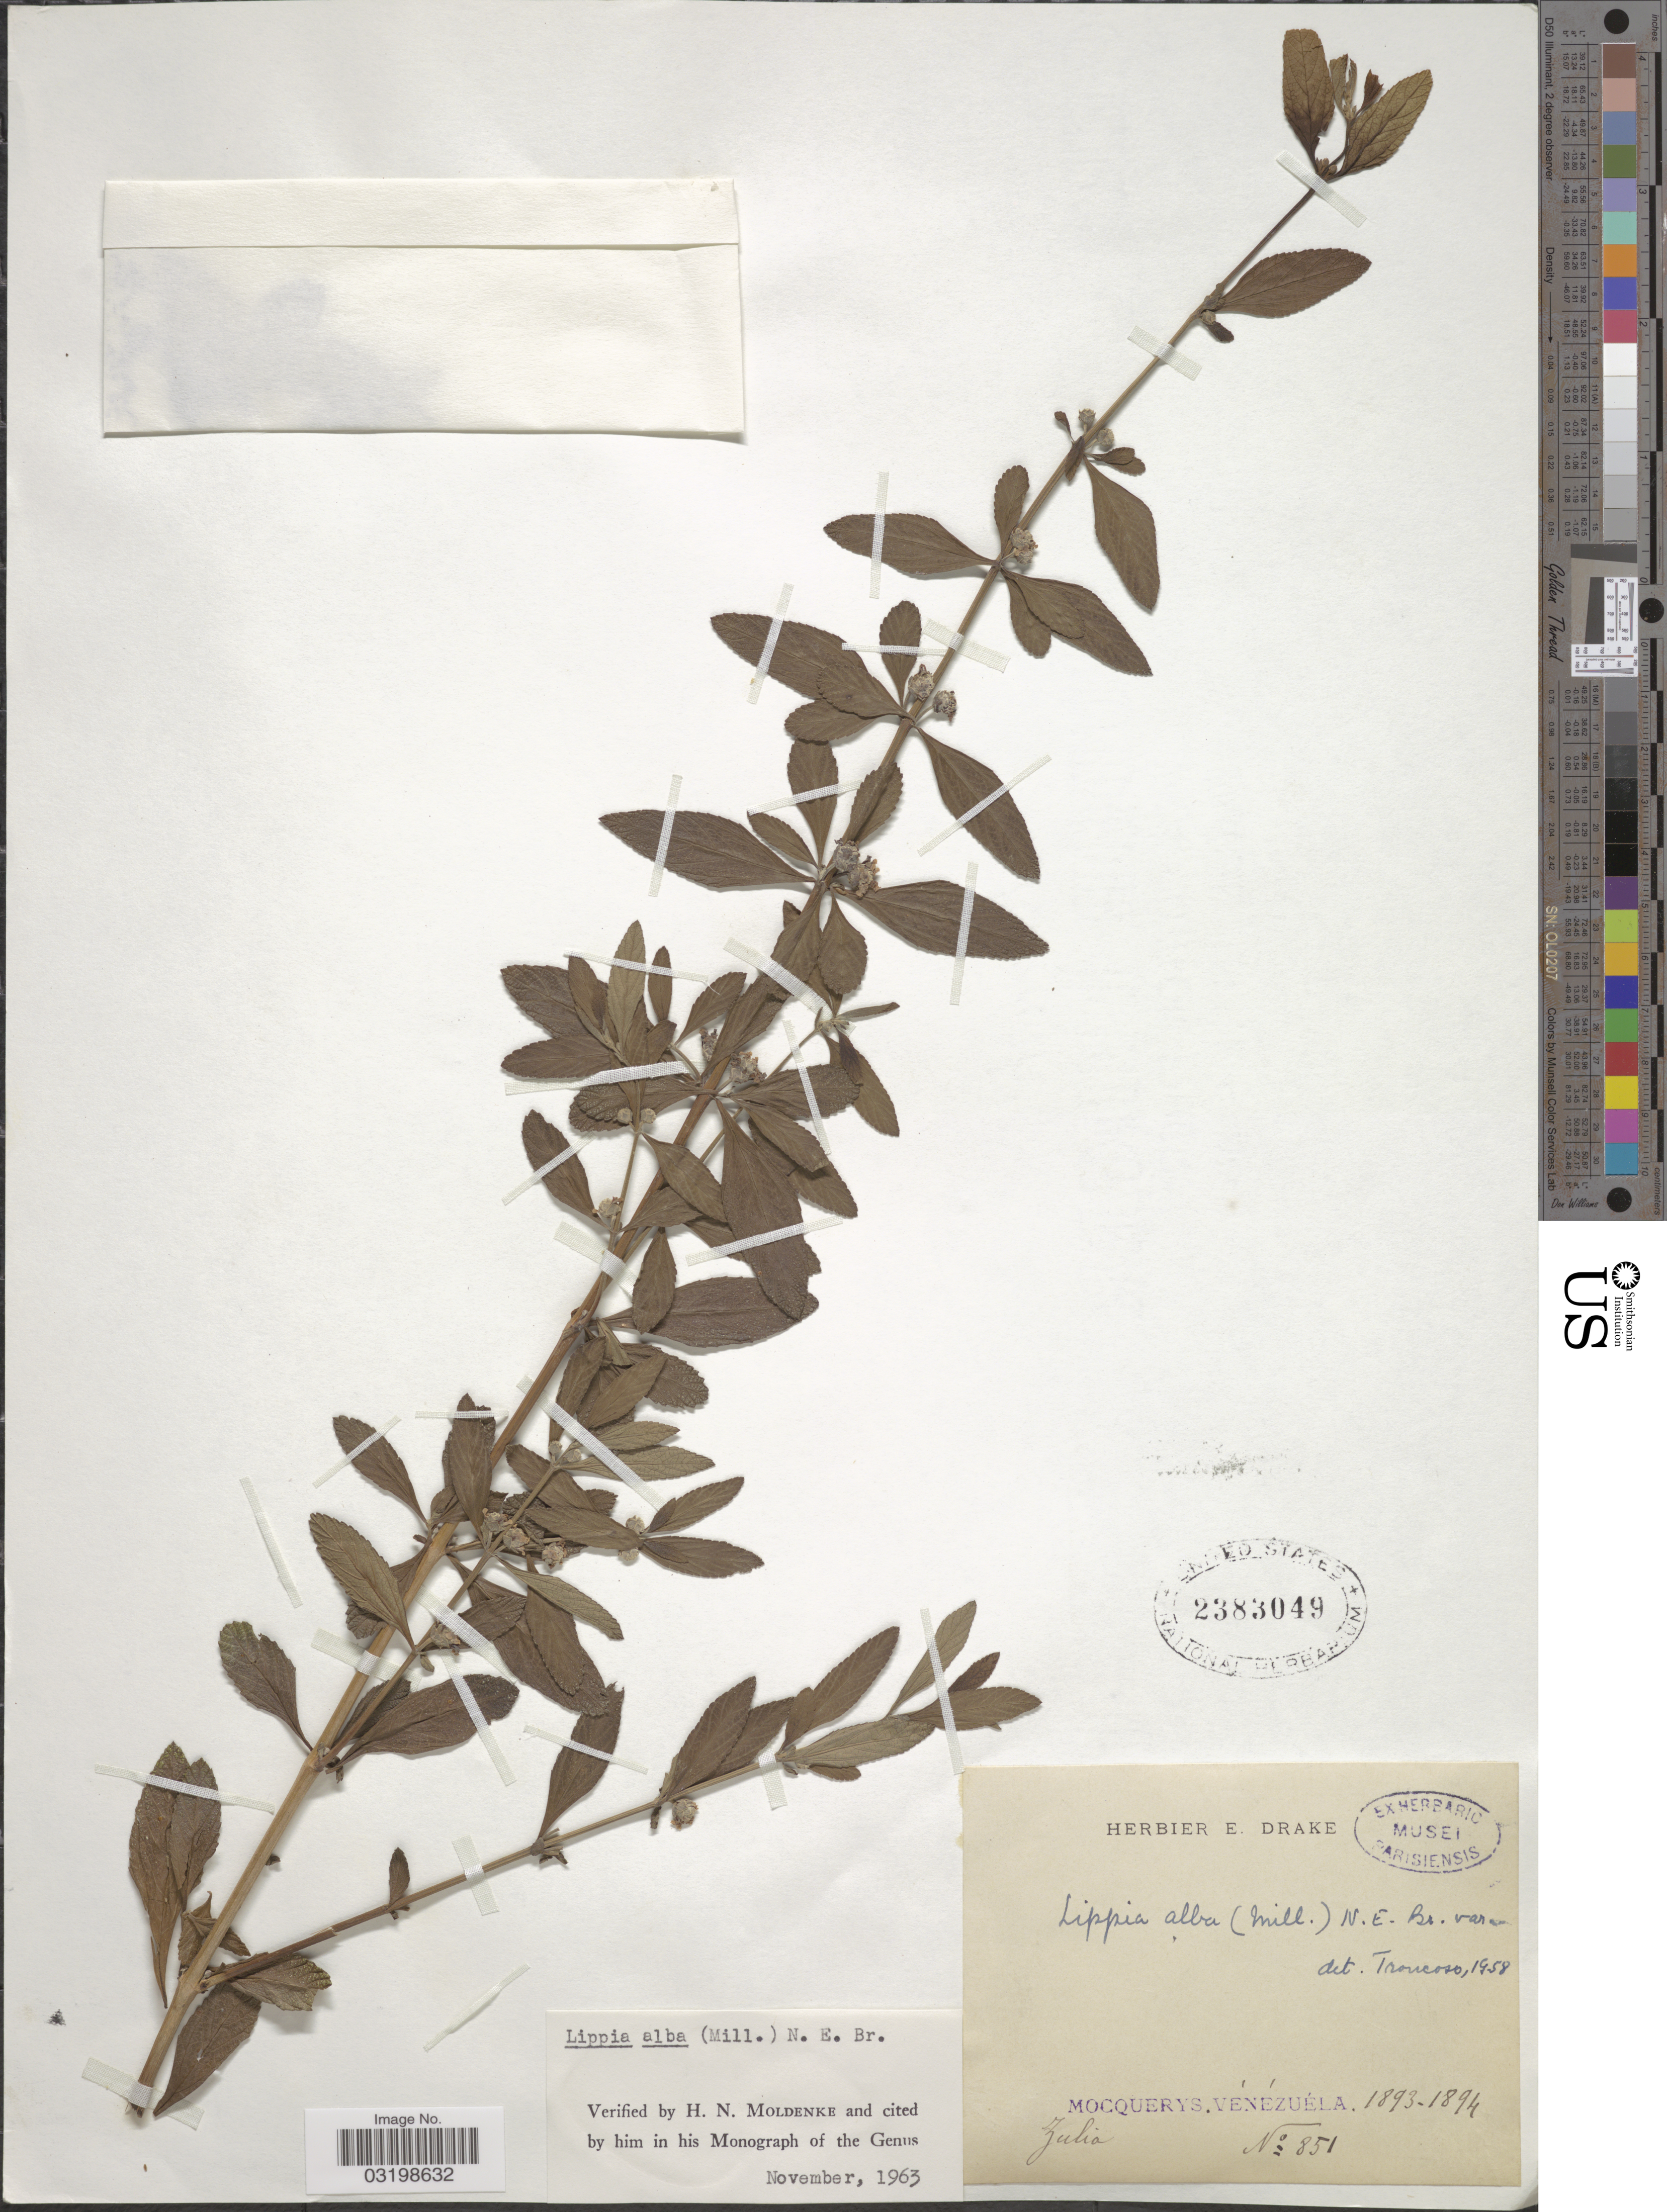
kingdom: Plantae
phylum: Tracheophyta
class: Magnoliopsida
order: Lamiales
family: Verbenaceae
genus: Lippia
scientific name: Lippia alba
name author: (Mill.) N.E. Br. ex Britton & P. Wilson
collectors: A. Mocquerys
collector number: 851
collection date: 1893/1894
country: Venezuela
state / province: Zulia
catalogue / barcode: US 2383049